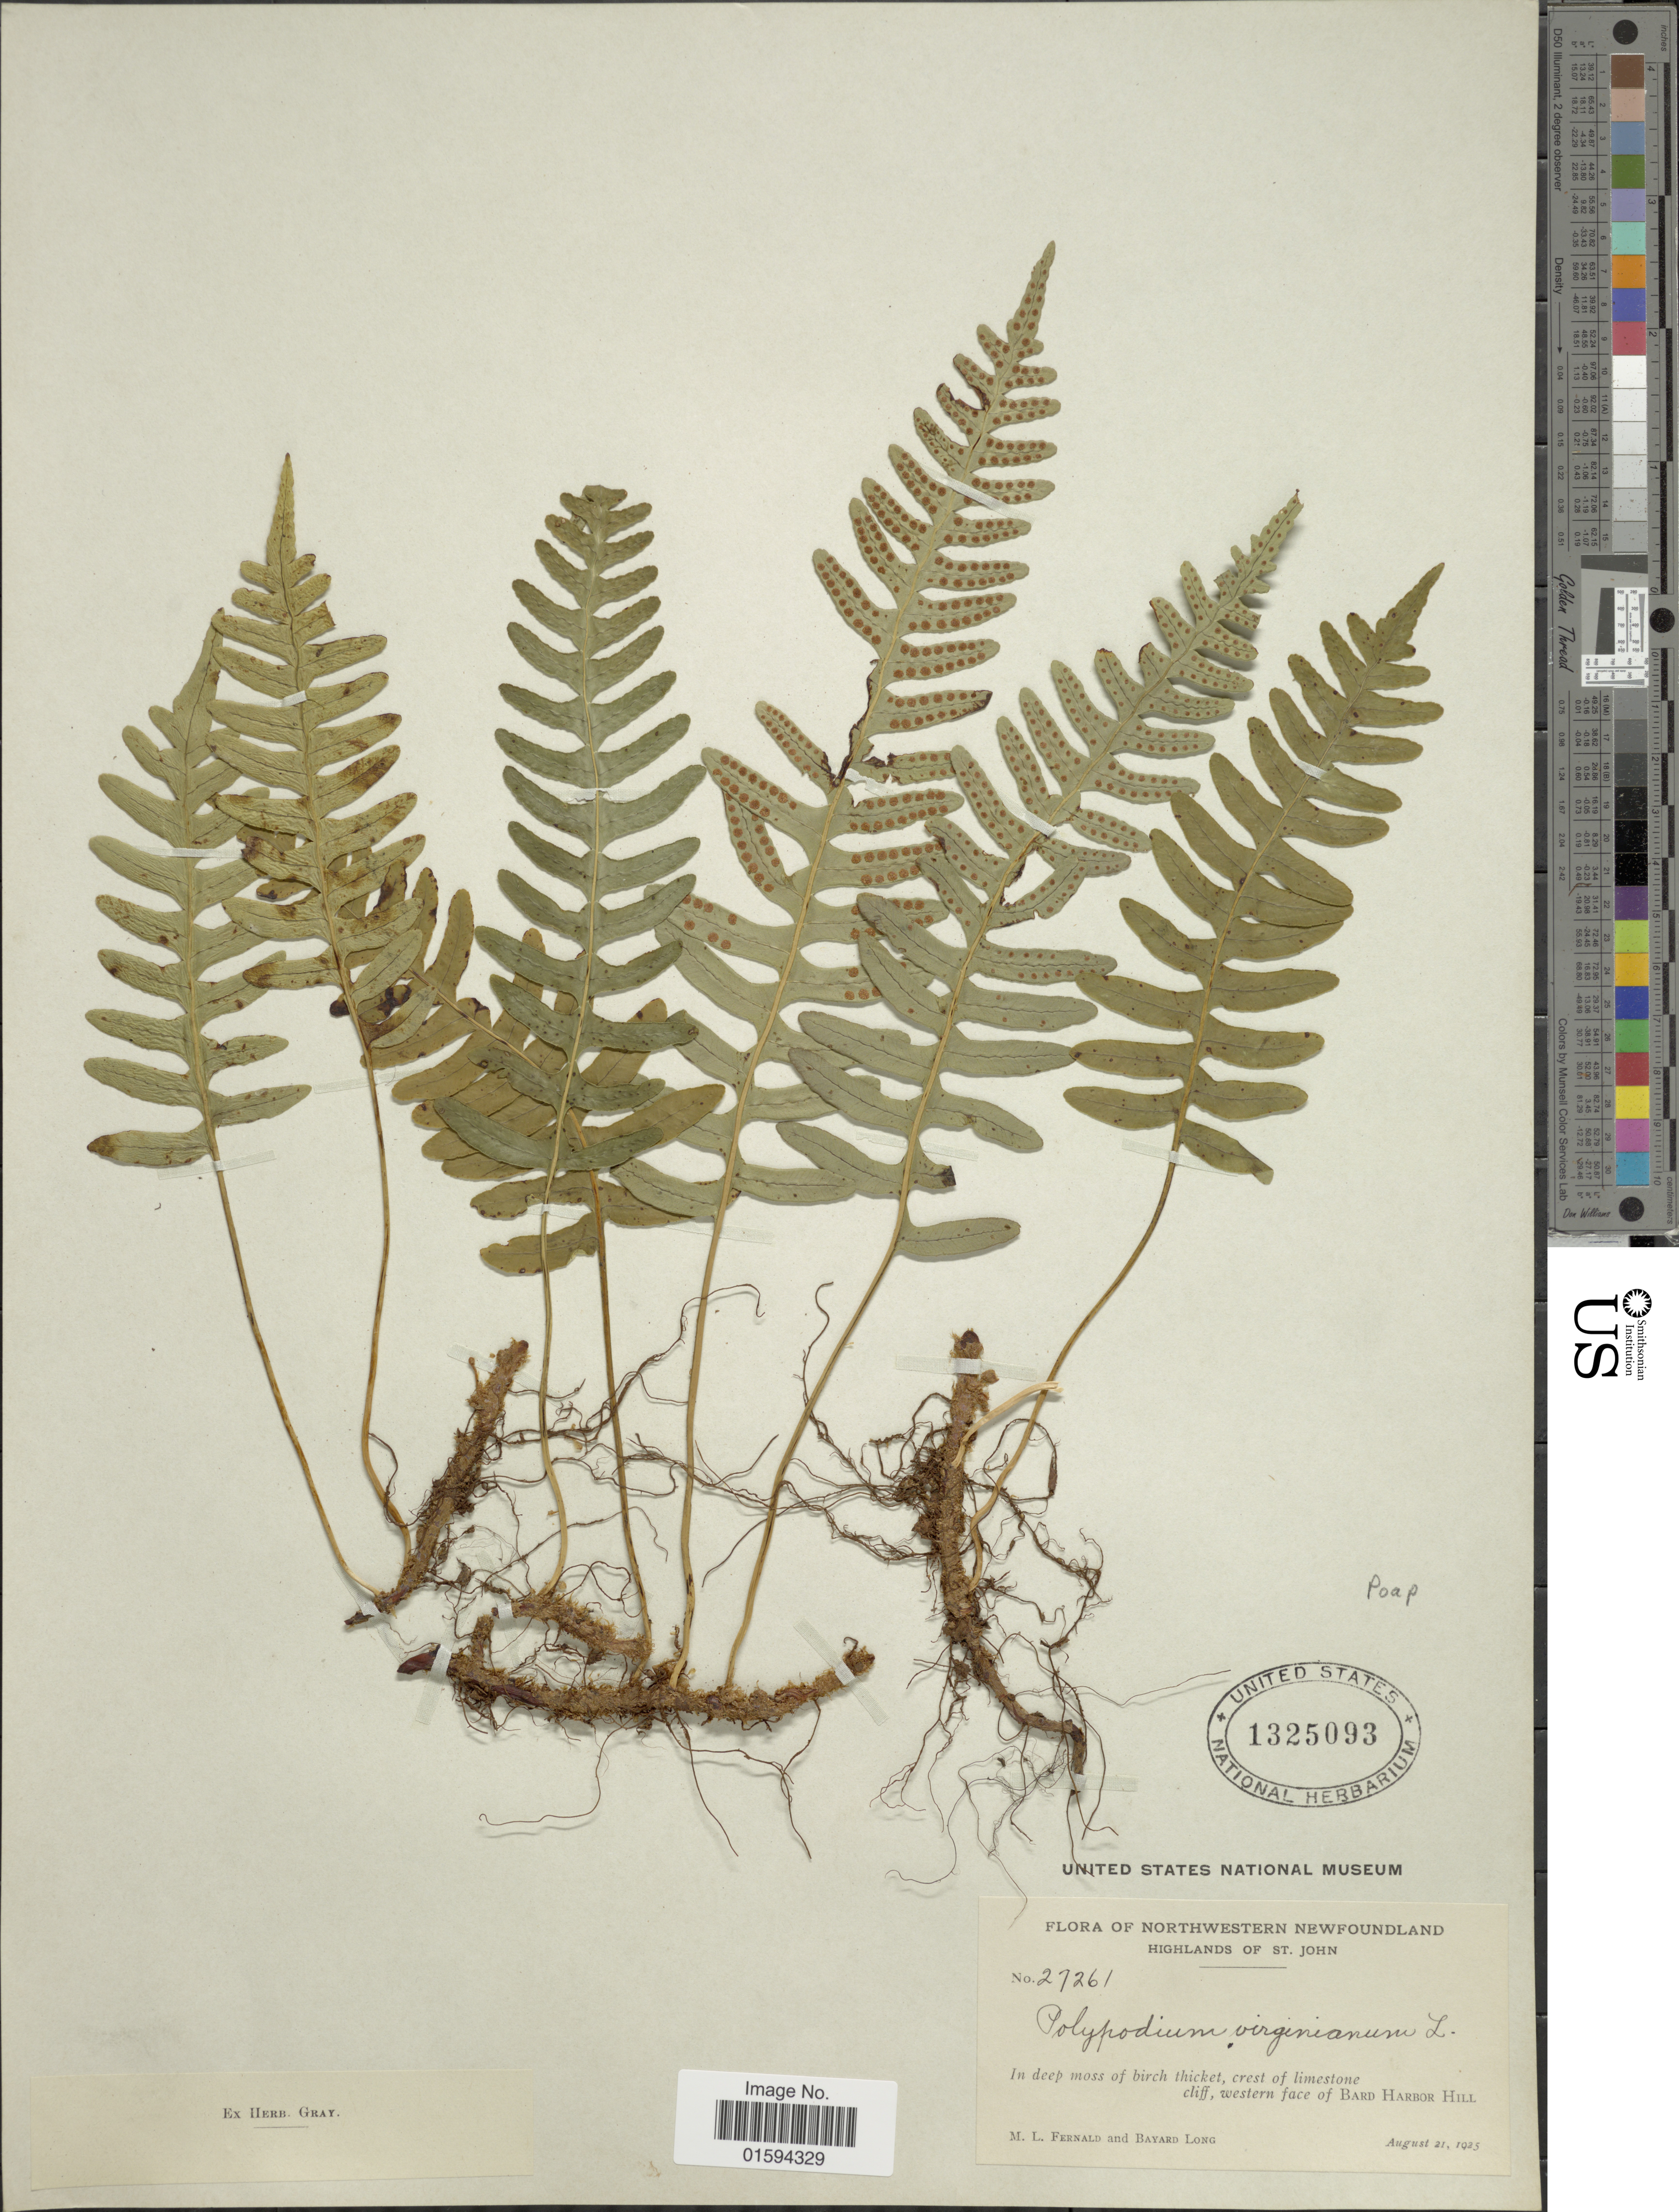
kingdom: Plantae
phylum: Tracheophyta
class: Polypodiopsida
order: Polypodiales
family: Polypodiaceae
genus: Polypodium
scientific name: Polypodium appalachianum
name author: Haufler & Windham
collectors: M. L. Fernald & B. H. Long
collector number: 27261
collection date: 1925-08-21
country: Canada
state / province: Newfoundland and Labrador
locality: Northwestern Newfoundland, highlands of St. John, in deep moss of birch thicket, crest of limestone cliff, western face of Bard Harbor Hill.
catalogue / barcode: US 1325093